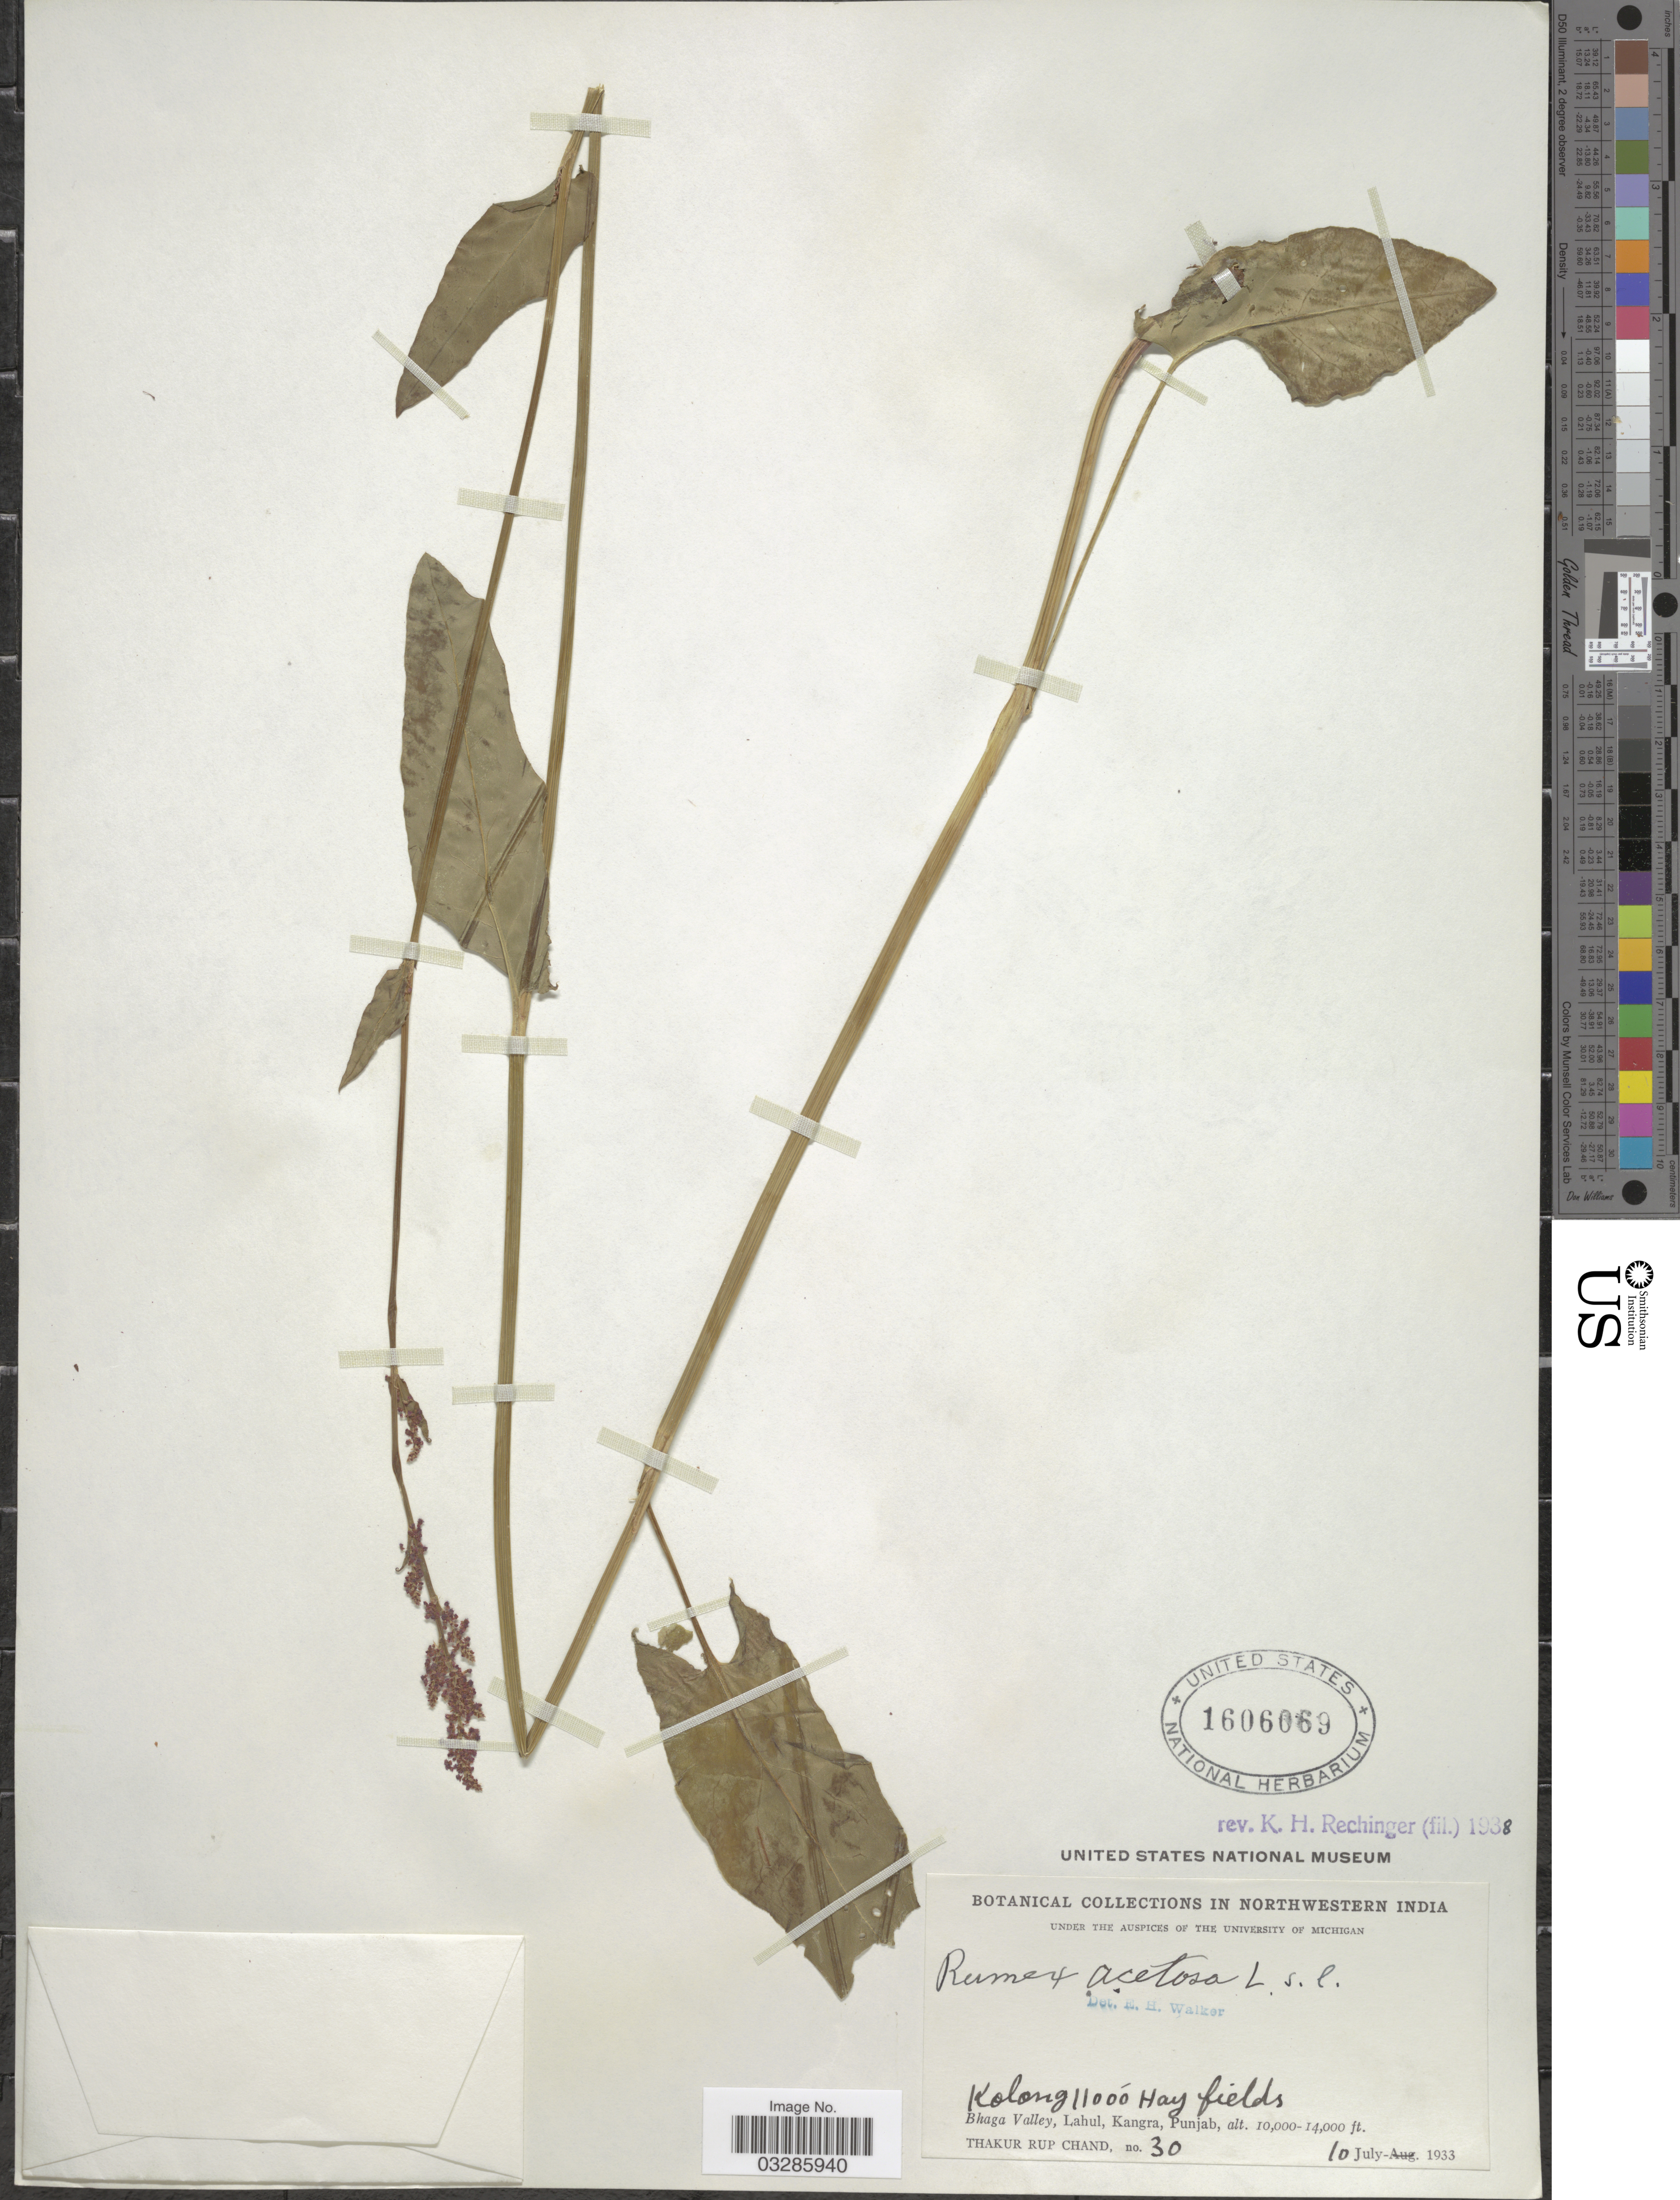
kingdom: Plantae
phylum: Tracheophyta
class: Magnoliopsida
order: Caryophyllales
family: Polygonaceae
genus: Rumex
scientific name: Rumex acetosa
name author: L.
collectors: T. R. Chand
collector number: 30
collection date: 1933-07-10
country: India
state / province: Punjab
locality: Northwestern India, Kolong, Hay fields, Bhaga Valley, Lahul, Kangra.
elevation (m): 3048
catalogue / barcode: US 1606069